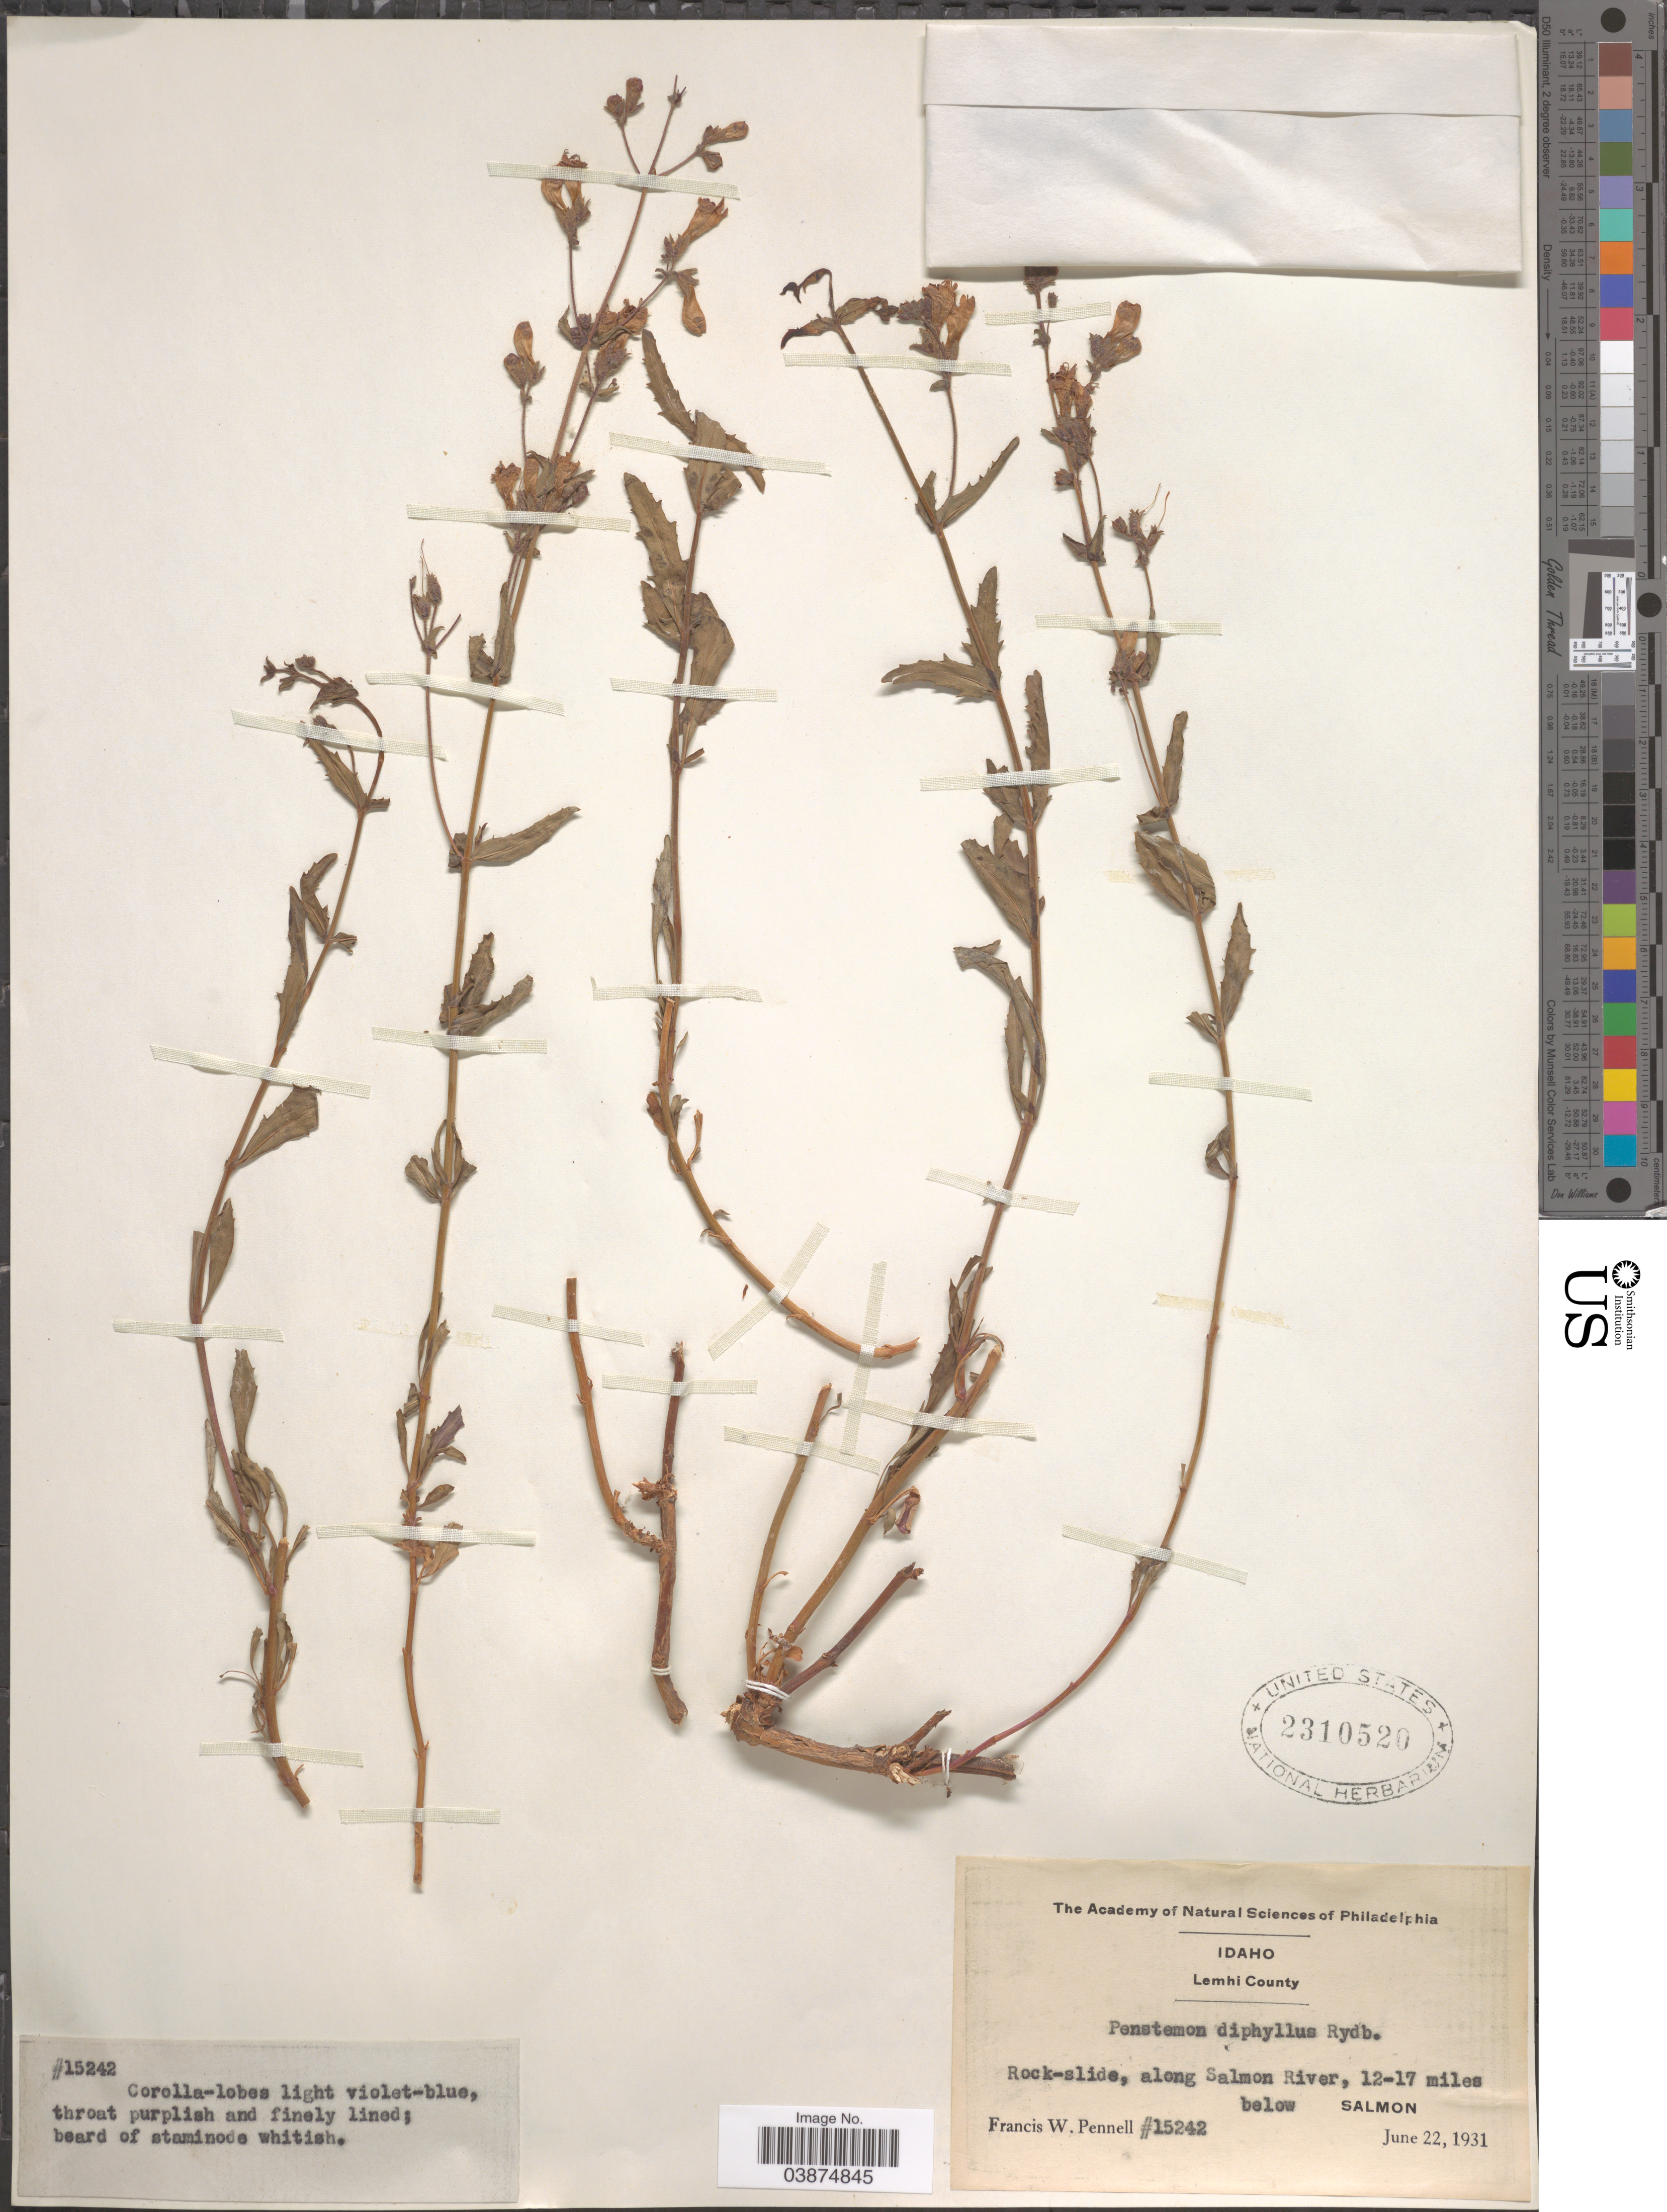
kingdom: Plantae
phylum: Tracheophyta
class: Magnoliopsida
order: Lamiales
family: Plantaginaceae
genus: Penstemon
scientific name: Penstemon diphyllus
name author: Rydb.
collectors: F. W. Pennell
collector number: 15242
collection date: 1931-06-22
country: United States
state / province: Idaho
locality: Lehmi County. Rock-slide, along Salmon River, 12-17 miles below Salmon.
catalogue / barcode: US 2310520